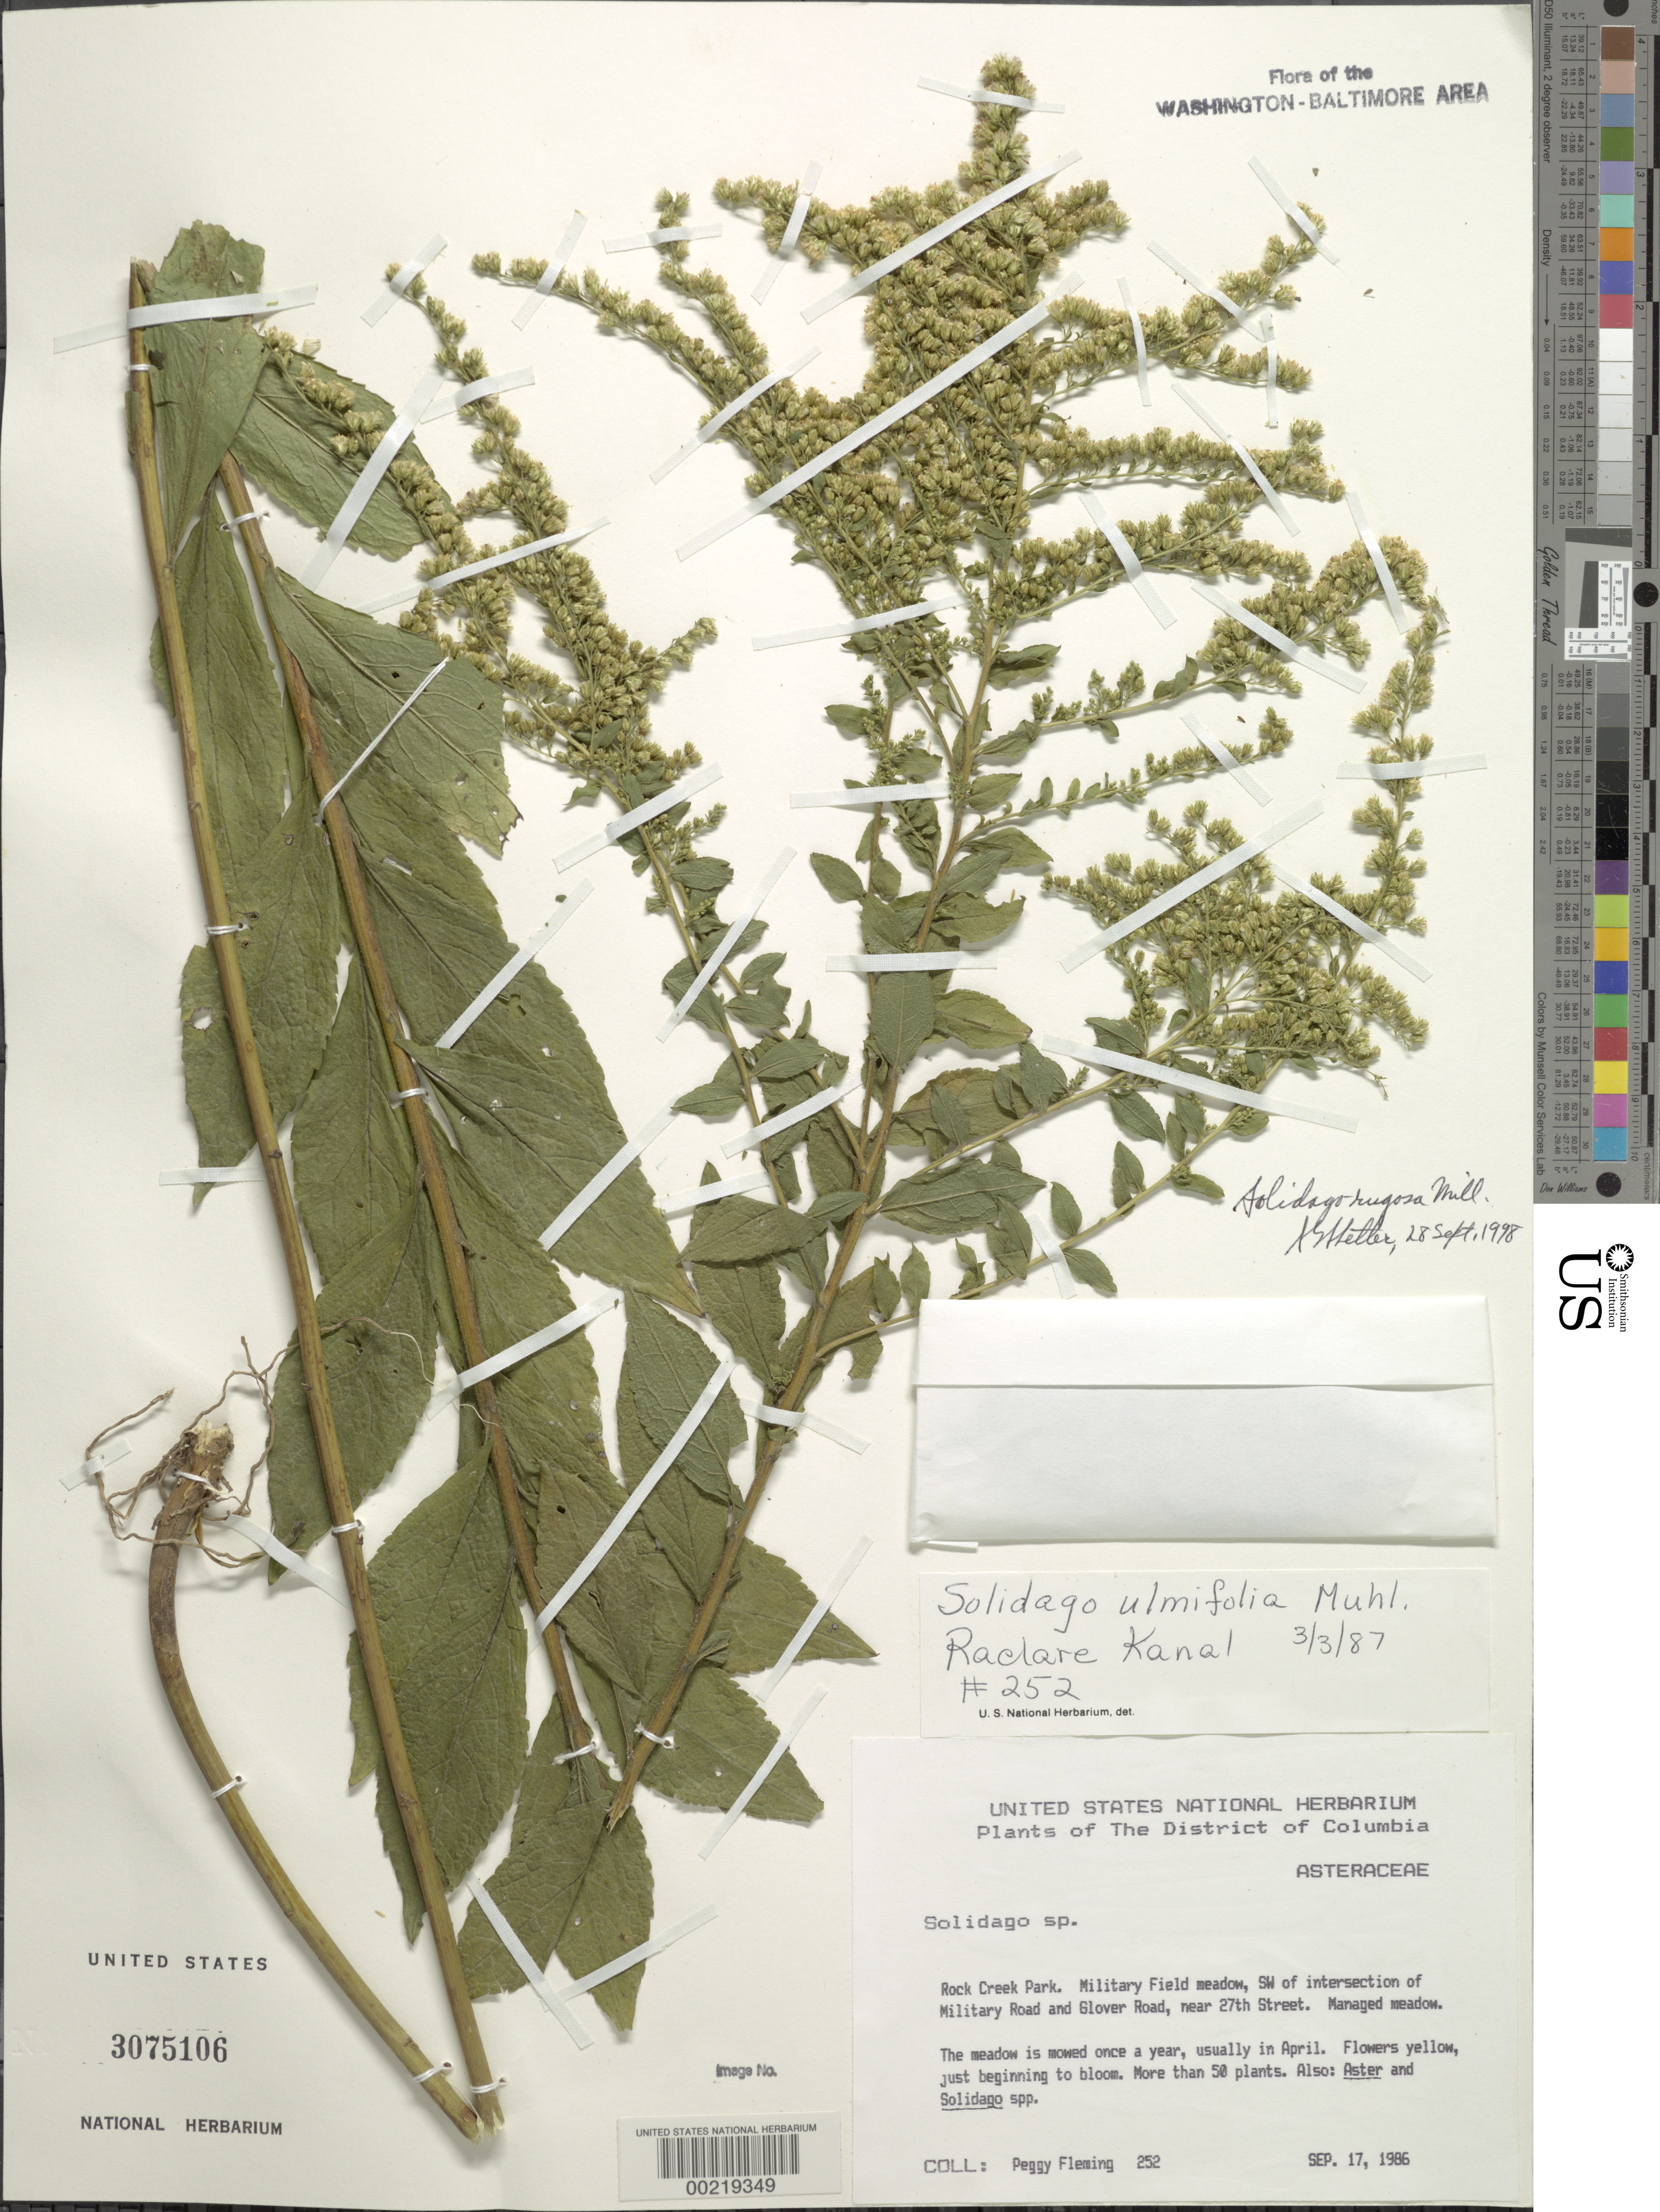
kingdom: Plantae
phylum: Tracheophyta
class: Magnoliopsida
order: Asterales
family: Asteraceae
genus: Solidago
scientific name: Solidago rugosa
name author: Mill.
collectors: P. Fleming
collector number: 252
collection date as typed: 17 Sep 1986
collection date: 1986-09-17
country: United States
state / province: District of Columbia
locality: Rock Creek Park, Military field meadow Rock Creek Park & vicinity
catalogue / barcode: US 3075106